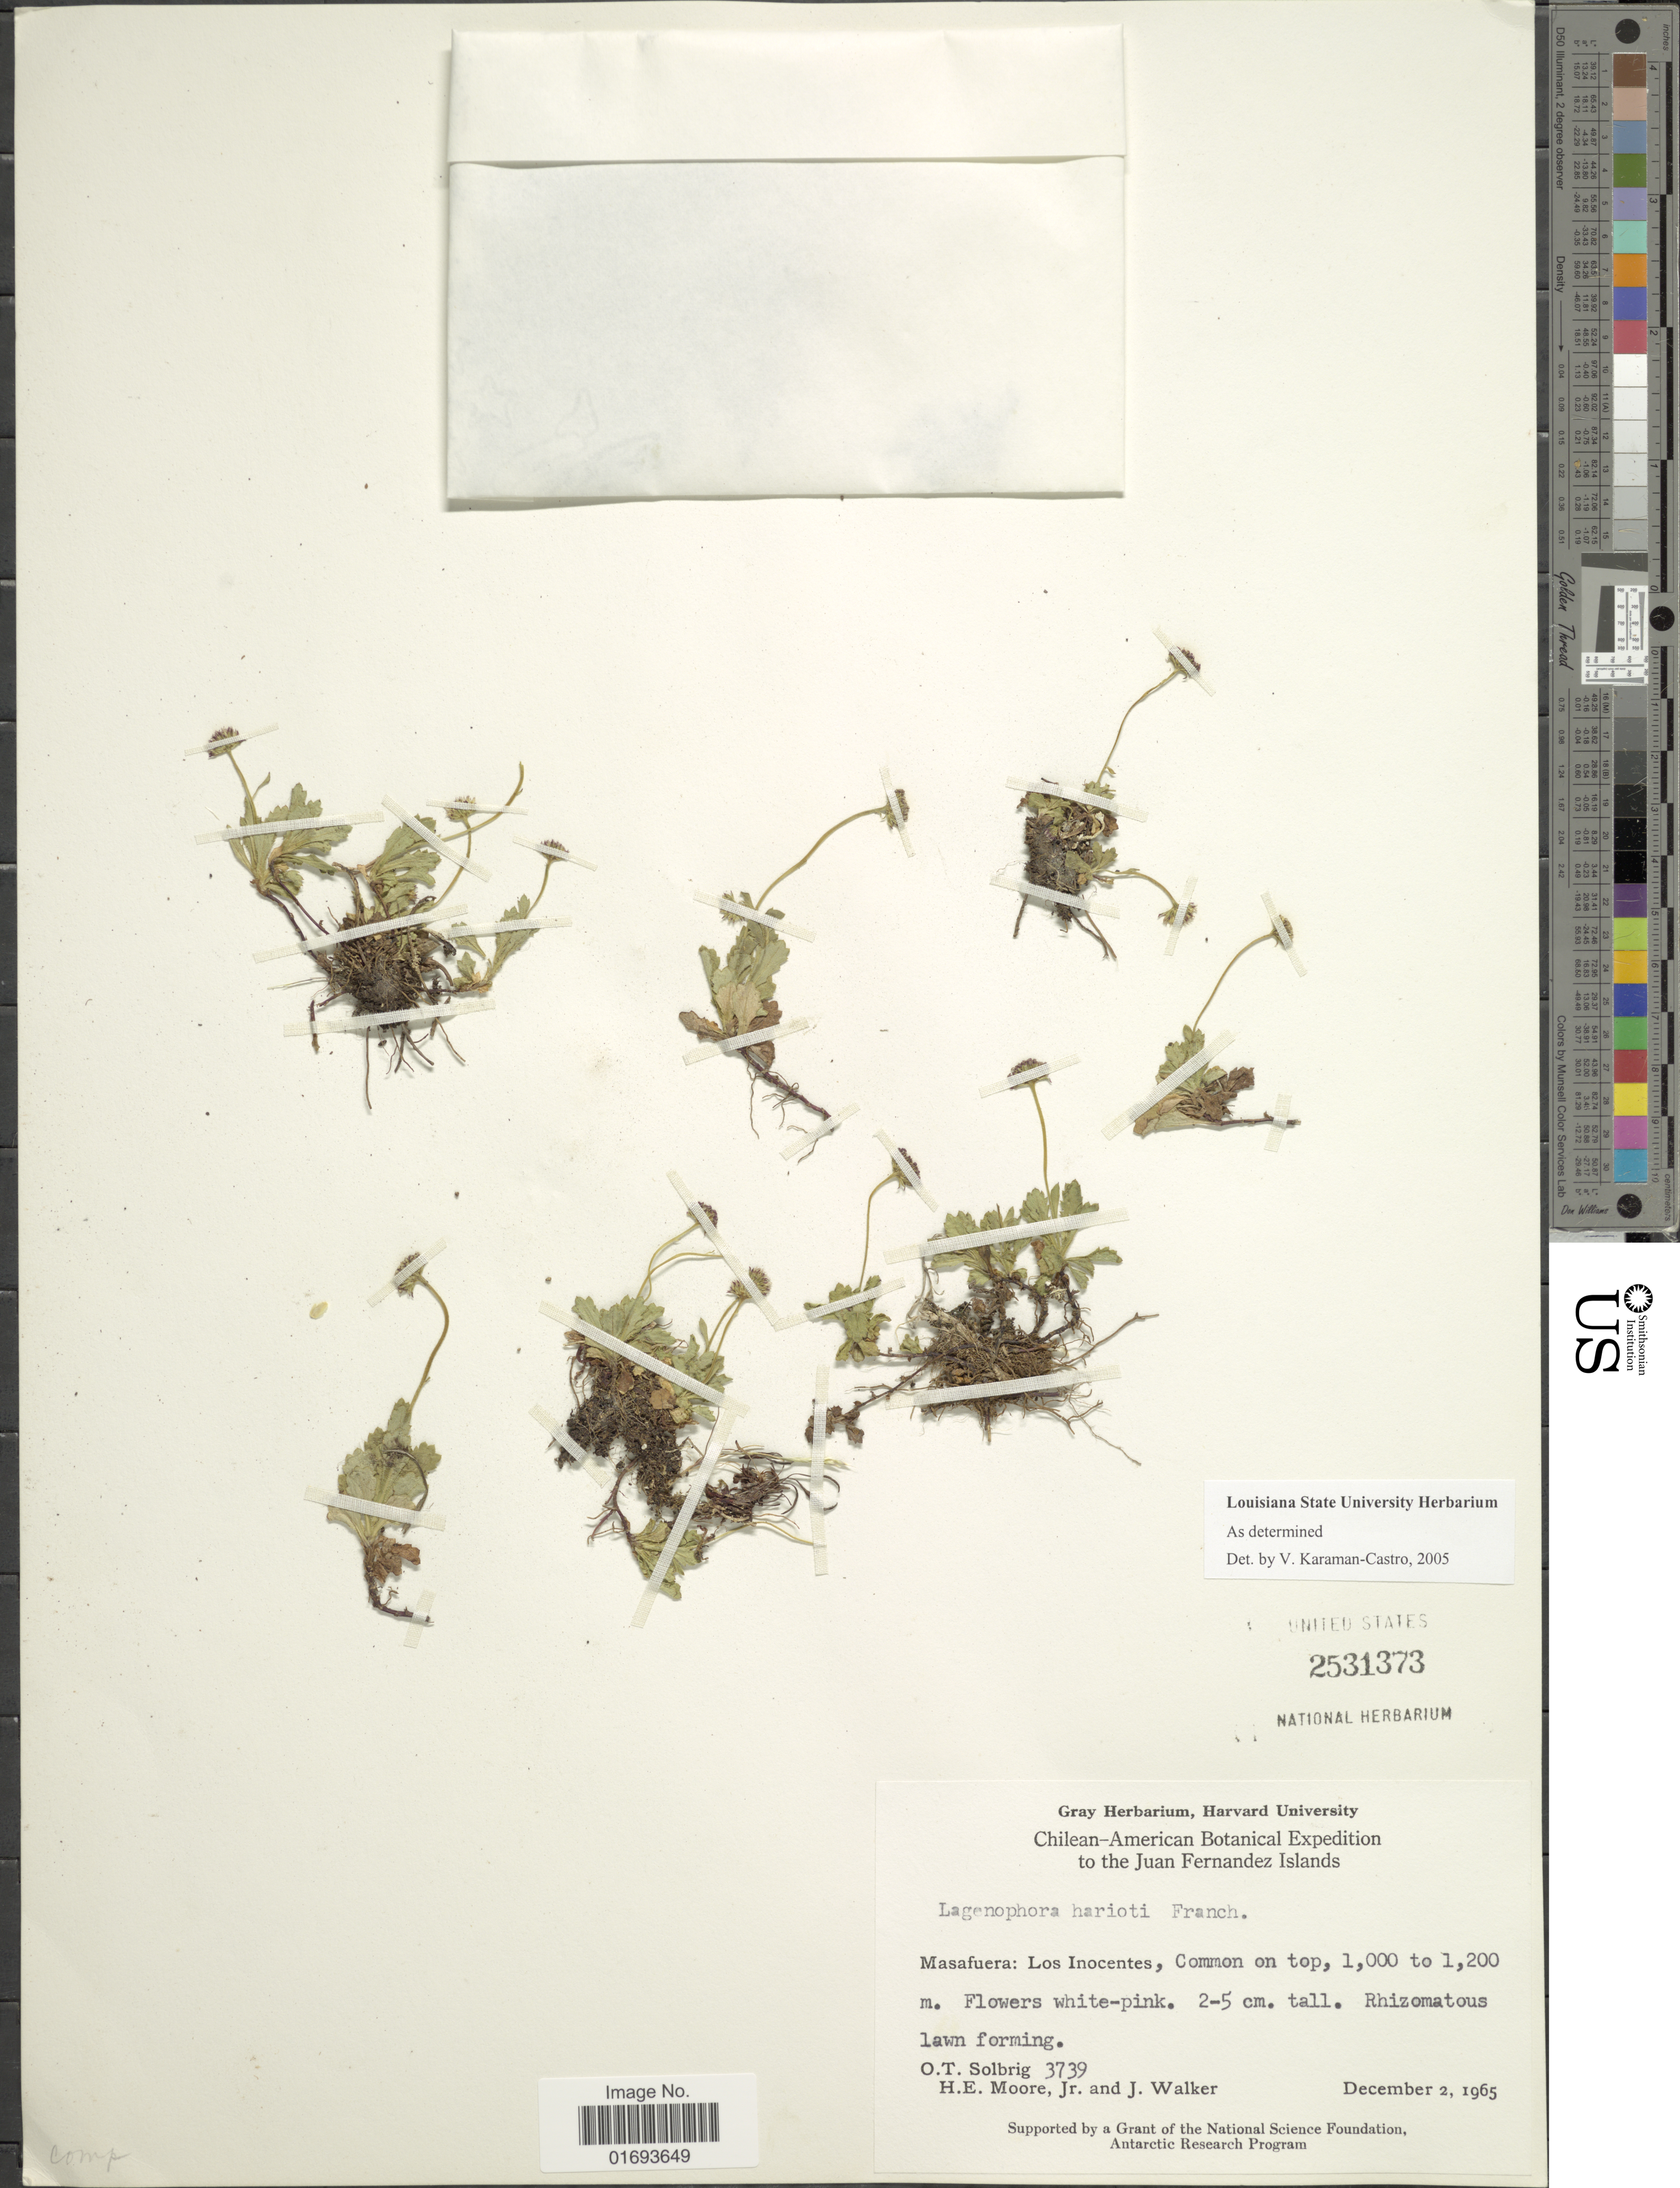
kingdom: Plantae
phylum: Tracheophyta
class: Magnoliopsida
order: Asterales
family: Asteraceae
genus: Lagenophora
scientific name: Lagenophora hariotii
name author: Franch.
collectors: O. T. Solbrig, H. E. Moore & J. Walker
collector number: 3739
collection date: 1965-12-02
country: Chile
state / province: Valparaiso (V)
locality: Masafuera: Los Inocentes.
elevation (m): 1000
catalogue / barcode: US 2531373